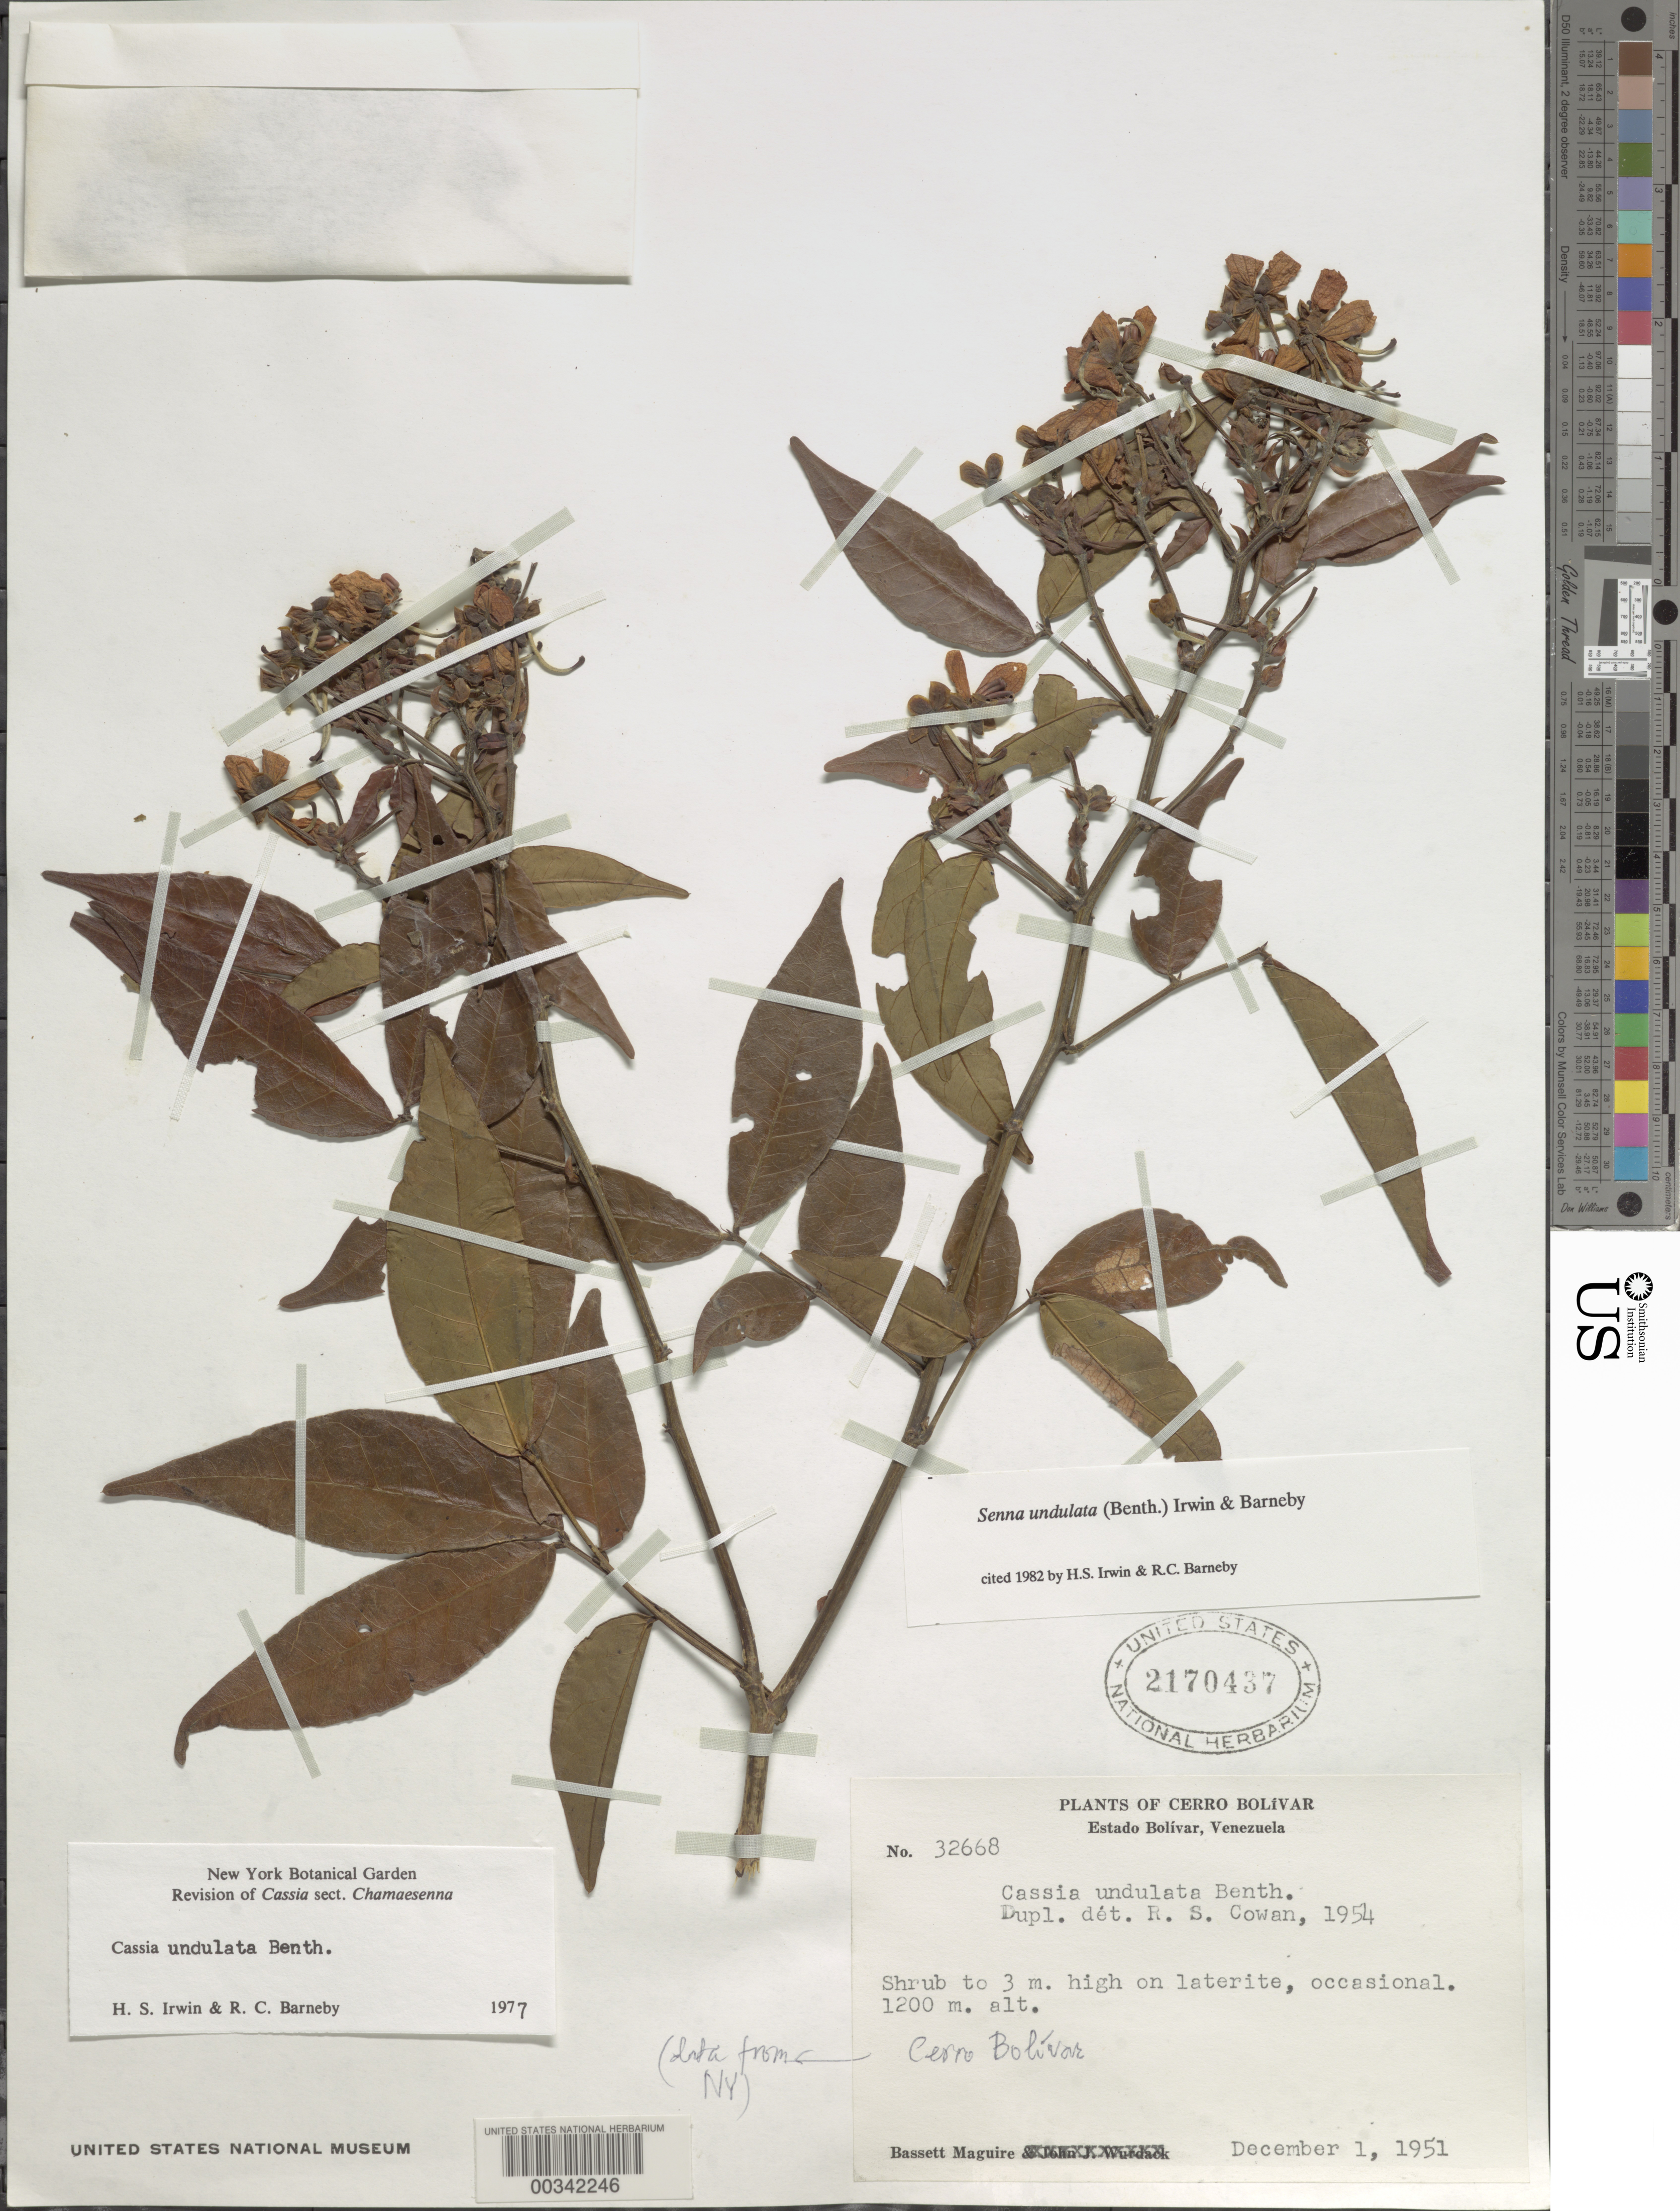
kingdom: Plantae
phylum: Tracheophyta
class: Magnoliopsida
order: Fabales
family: Fabaceae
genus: Senna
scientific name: Senna undulata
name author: (Benth.) H.S. Irwin & Barneby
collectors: B. Maguire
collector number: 32668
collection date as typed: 01 Dec 1951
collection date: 1951-12-01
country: Venezuela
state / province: Bolivar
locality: Cerro bolivar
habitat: Laterite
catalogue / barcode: US 2170437